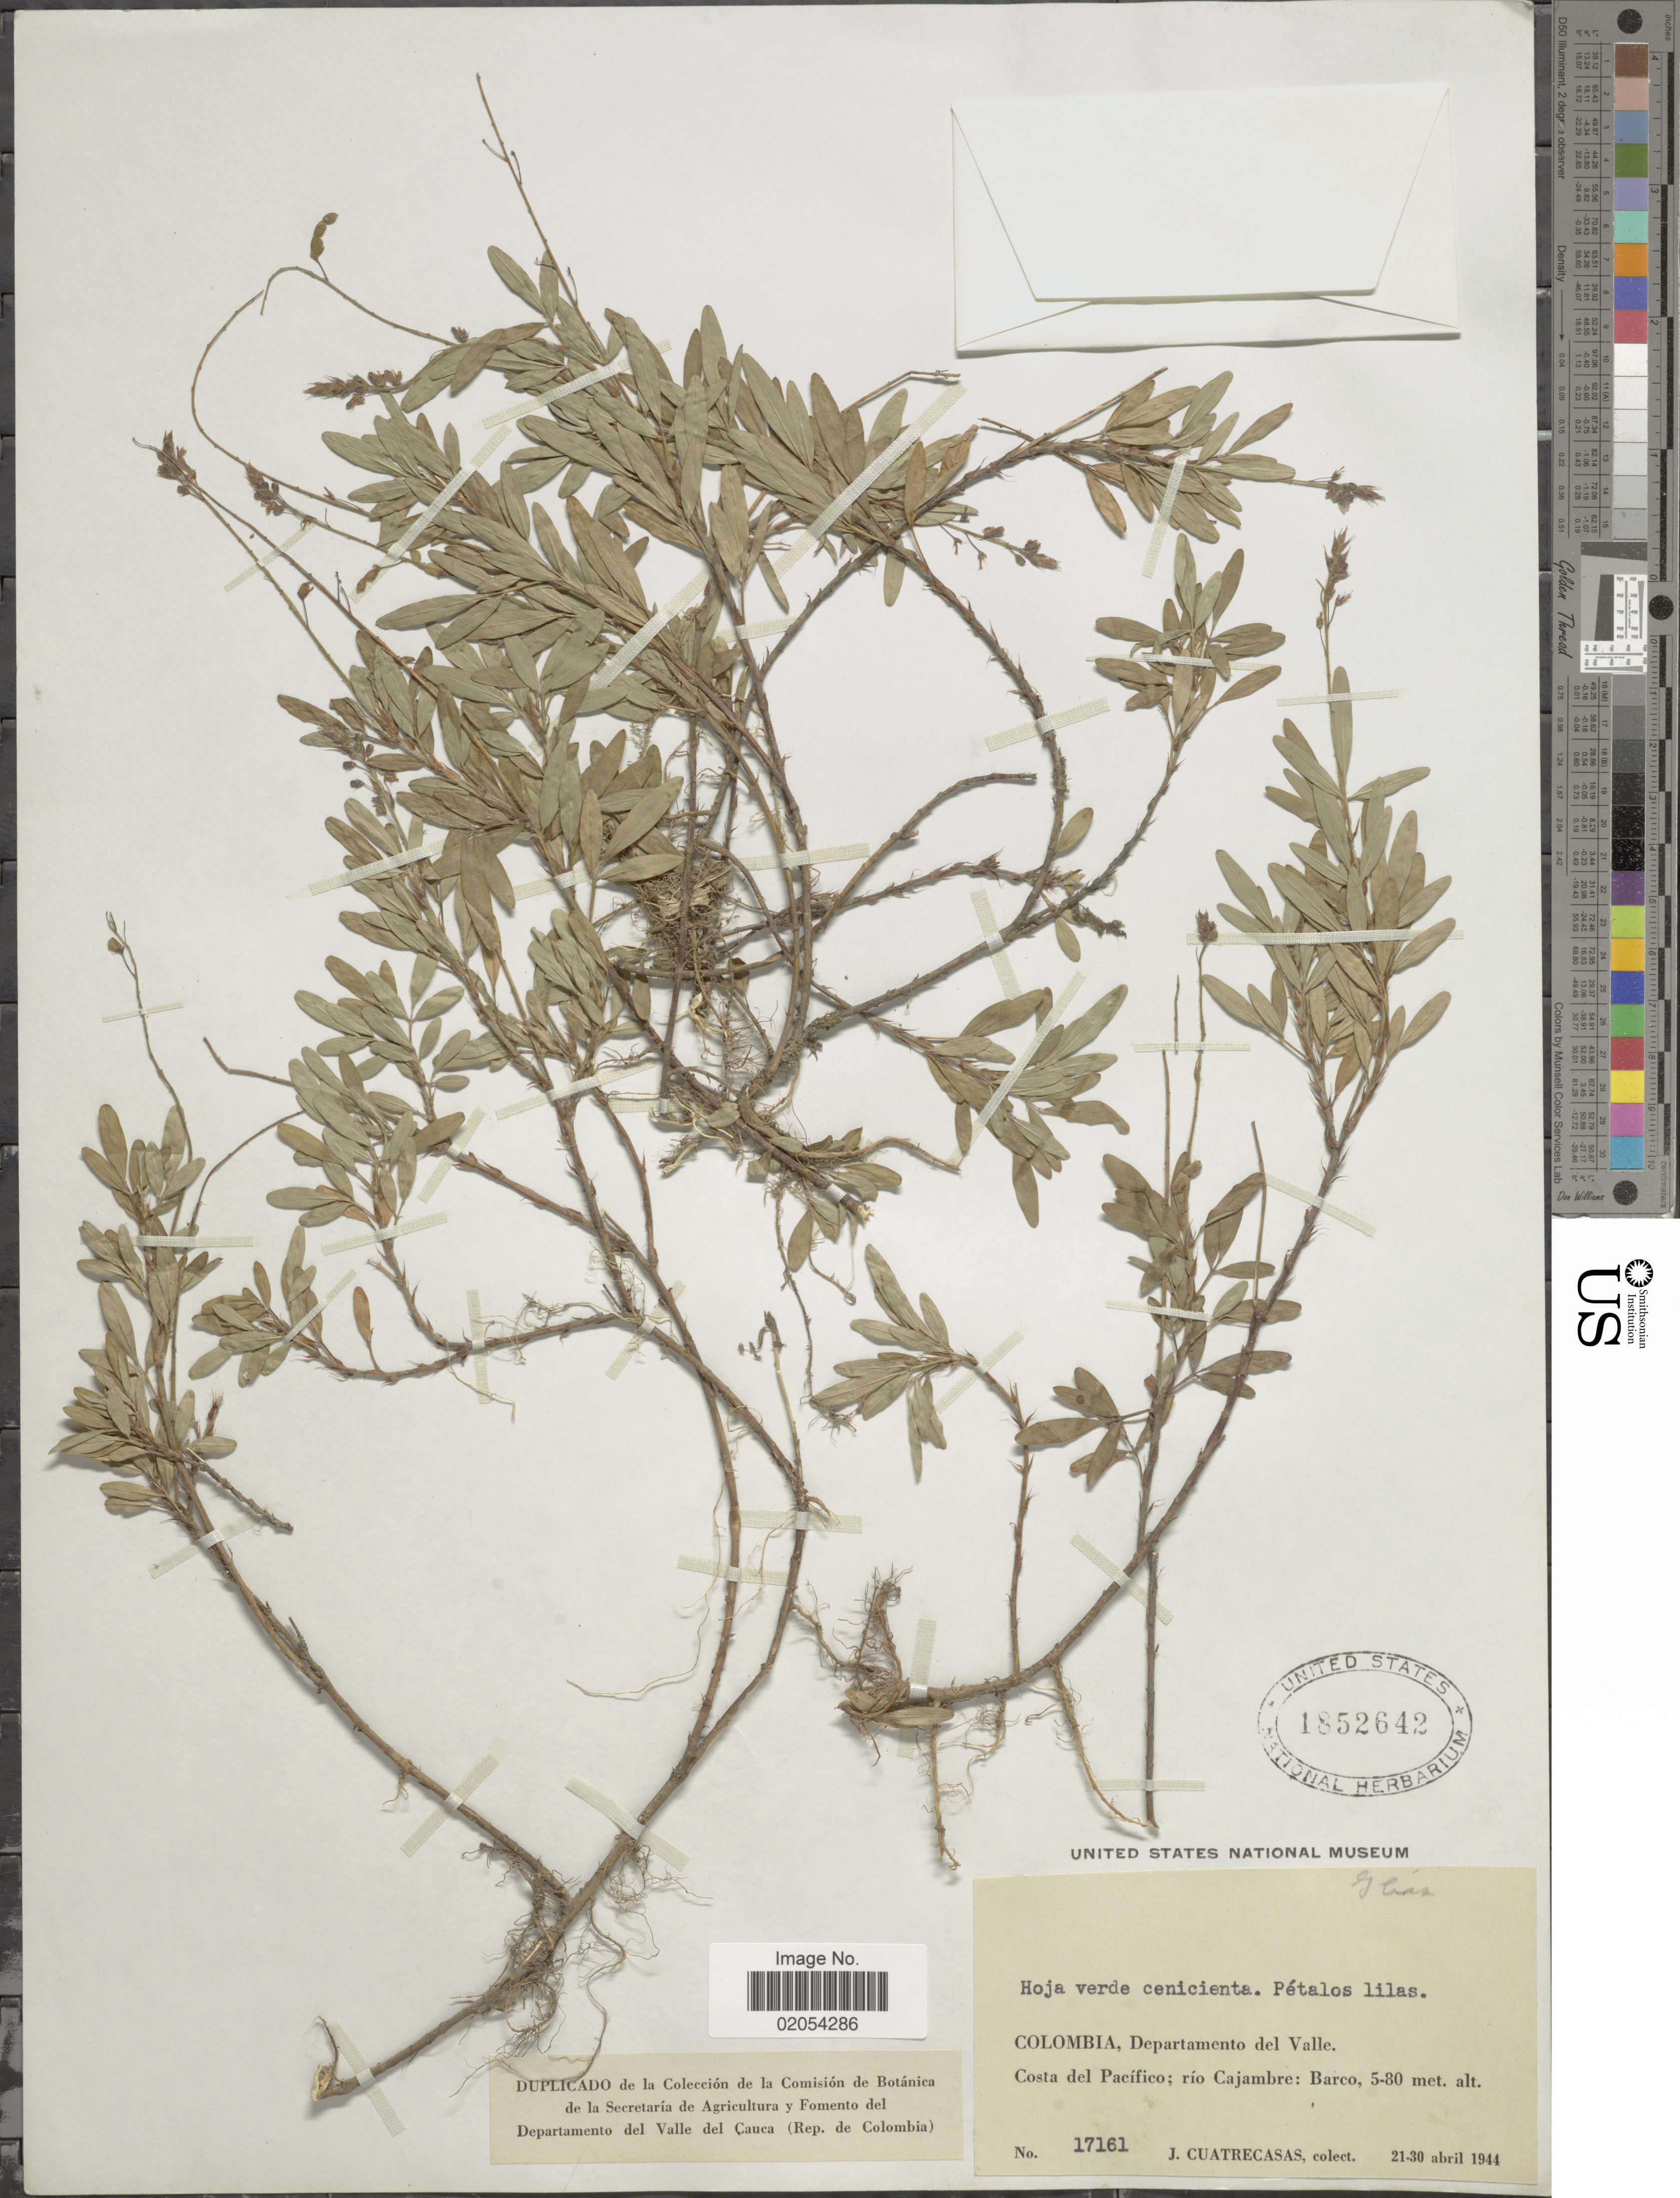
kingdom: Plantae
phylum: Tracheophyta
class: Magnoliopsida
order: Fabales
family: Fabaceae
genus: Desmodium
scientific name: Desmodium sp.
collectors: J. Cuatrecasas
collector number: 17161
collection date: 1944-04-21/1944-04-30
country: Colombia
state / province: Valle del Cauca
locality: Colombia, Departamento del Valle. Costa del Pacifico; rio Cajambre.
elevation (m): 5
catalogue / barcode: US 1852642